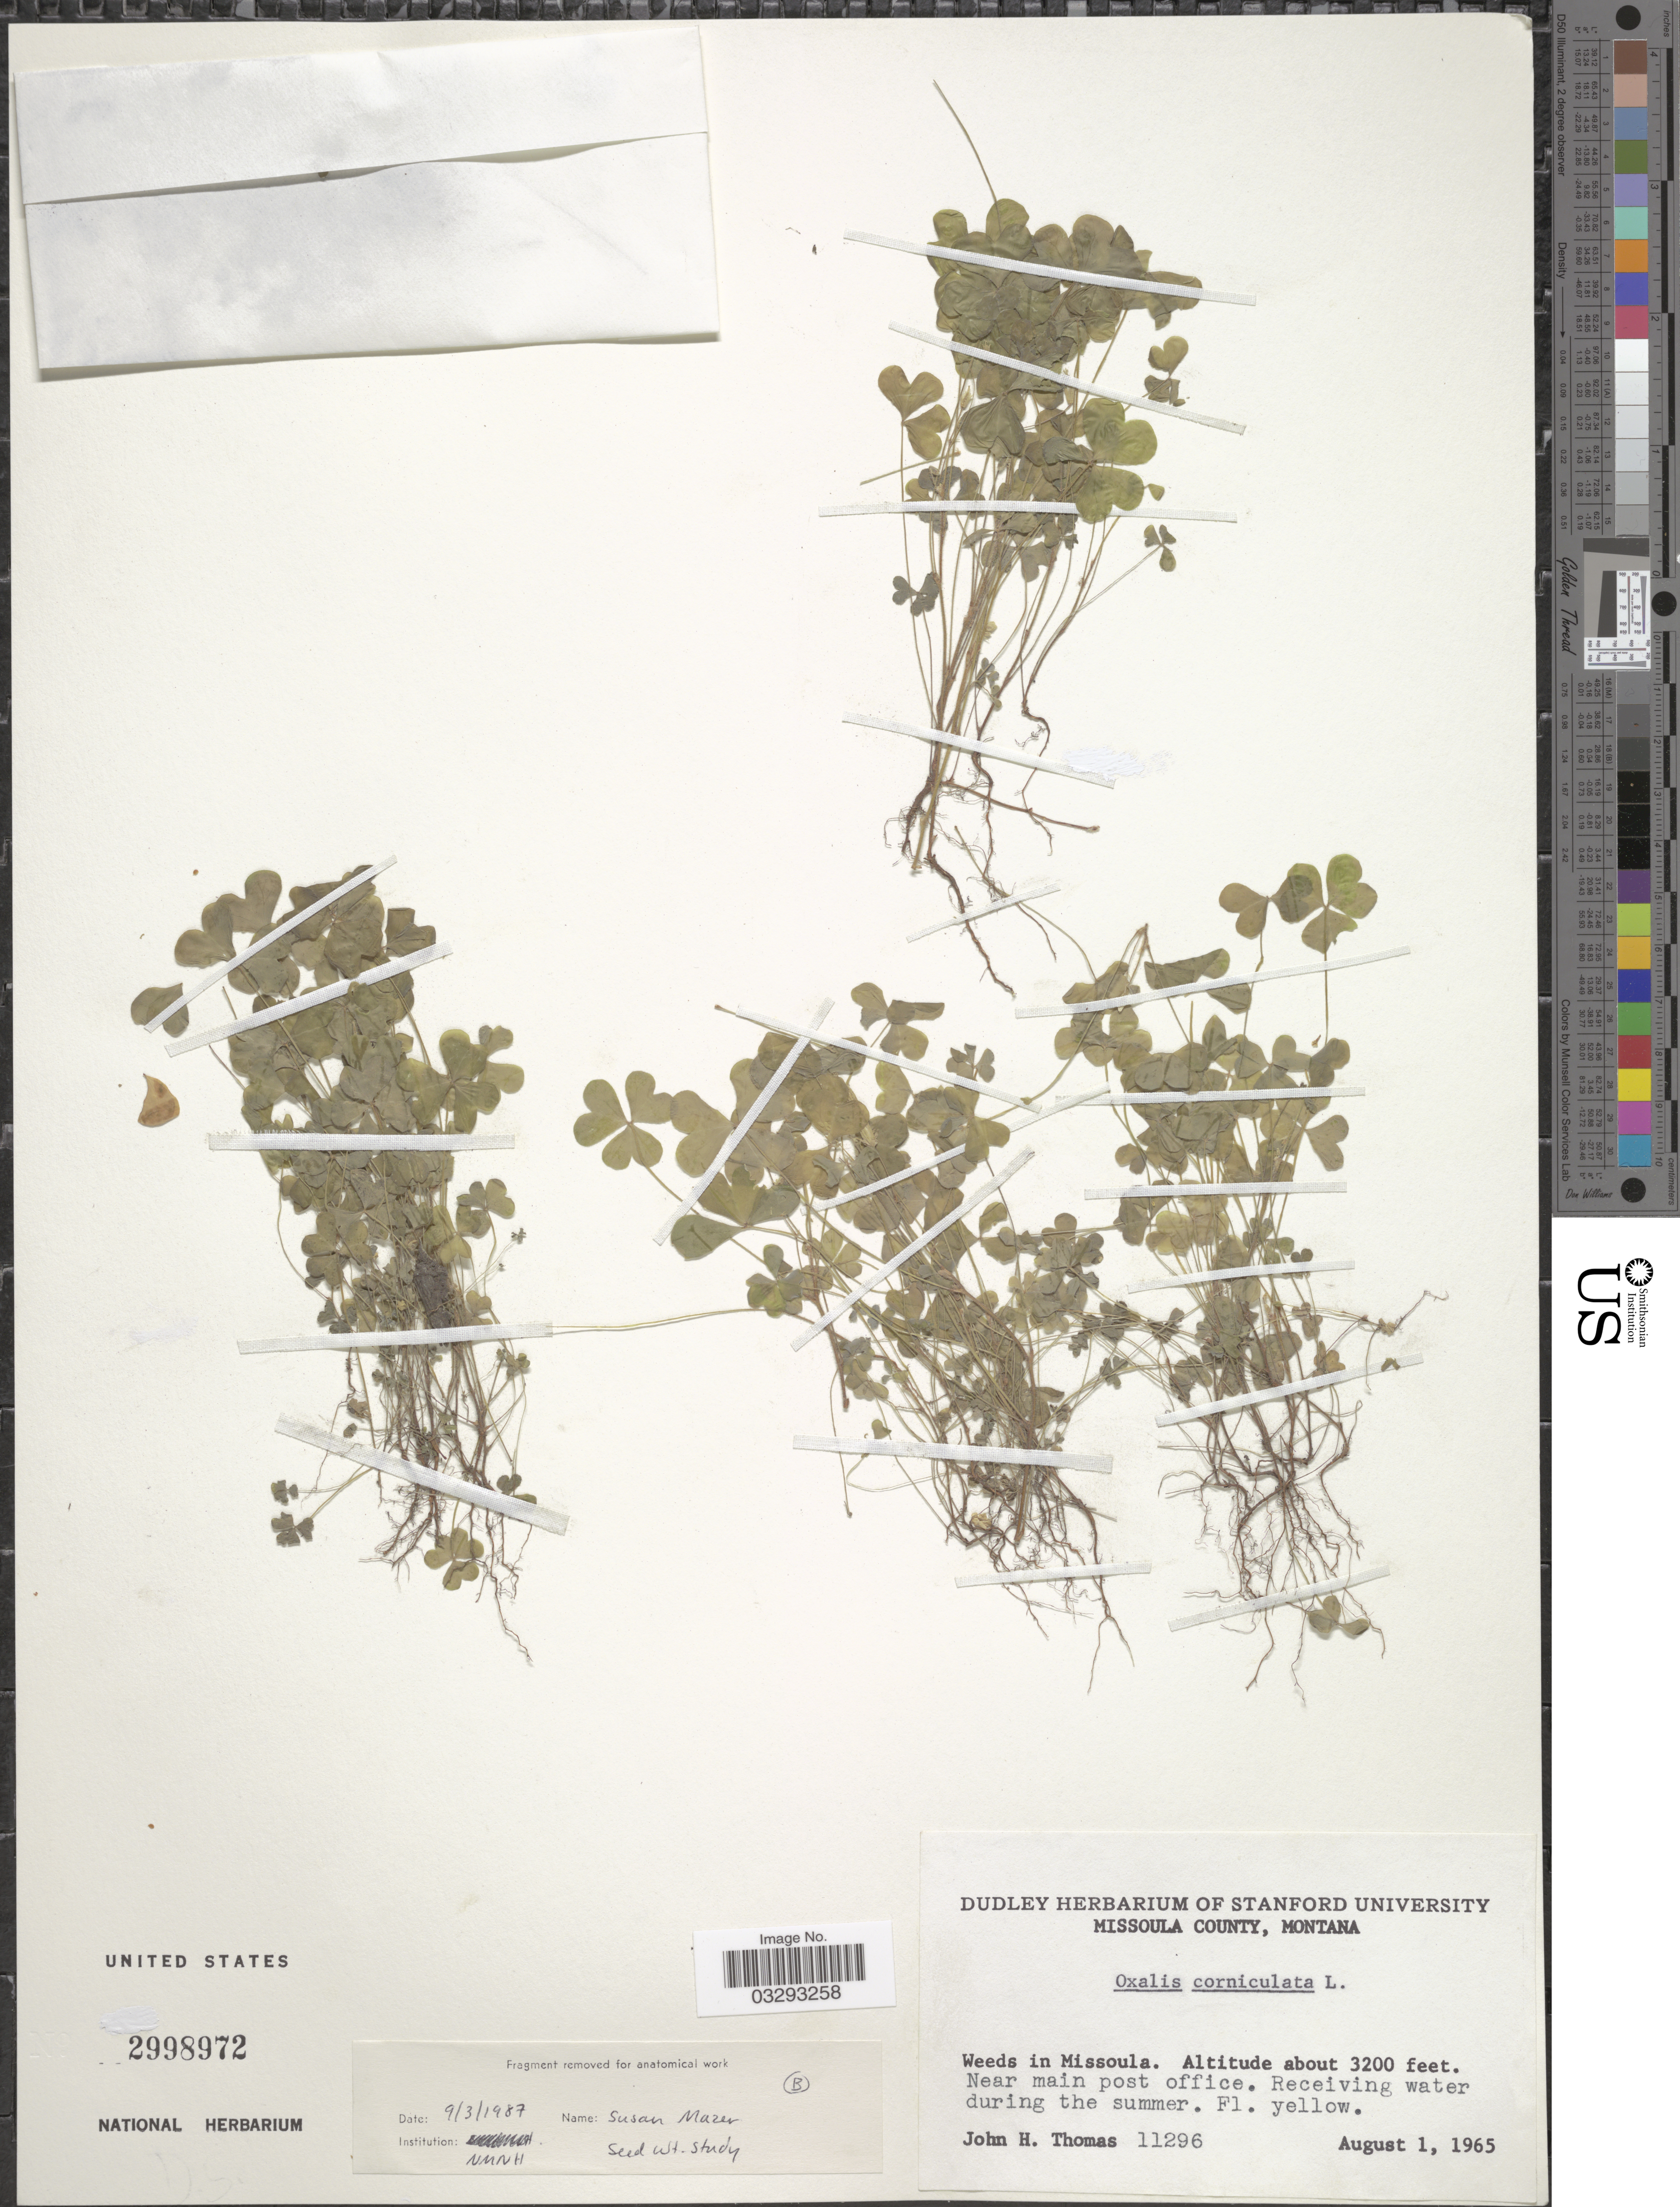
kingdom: Plantae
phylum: Tracheophyta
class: Magnoliopsida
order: Oxalidales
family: Oxalidaceae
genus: Oxalis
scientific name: Oxalis corniculata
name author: L.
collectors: J. H. Thomas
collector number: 11296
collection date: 1965-08-01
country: United States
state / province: Montana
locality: Missoula County. Weeds in Missoula.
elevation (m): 975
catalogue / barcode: US 2998972